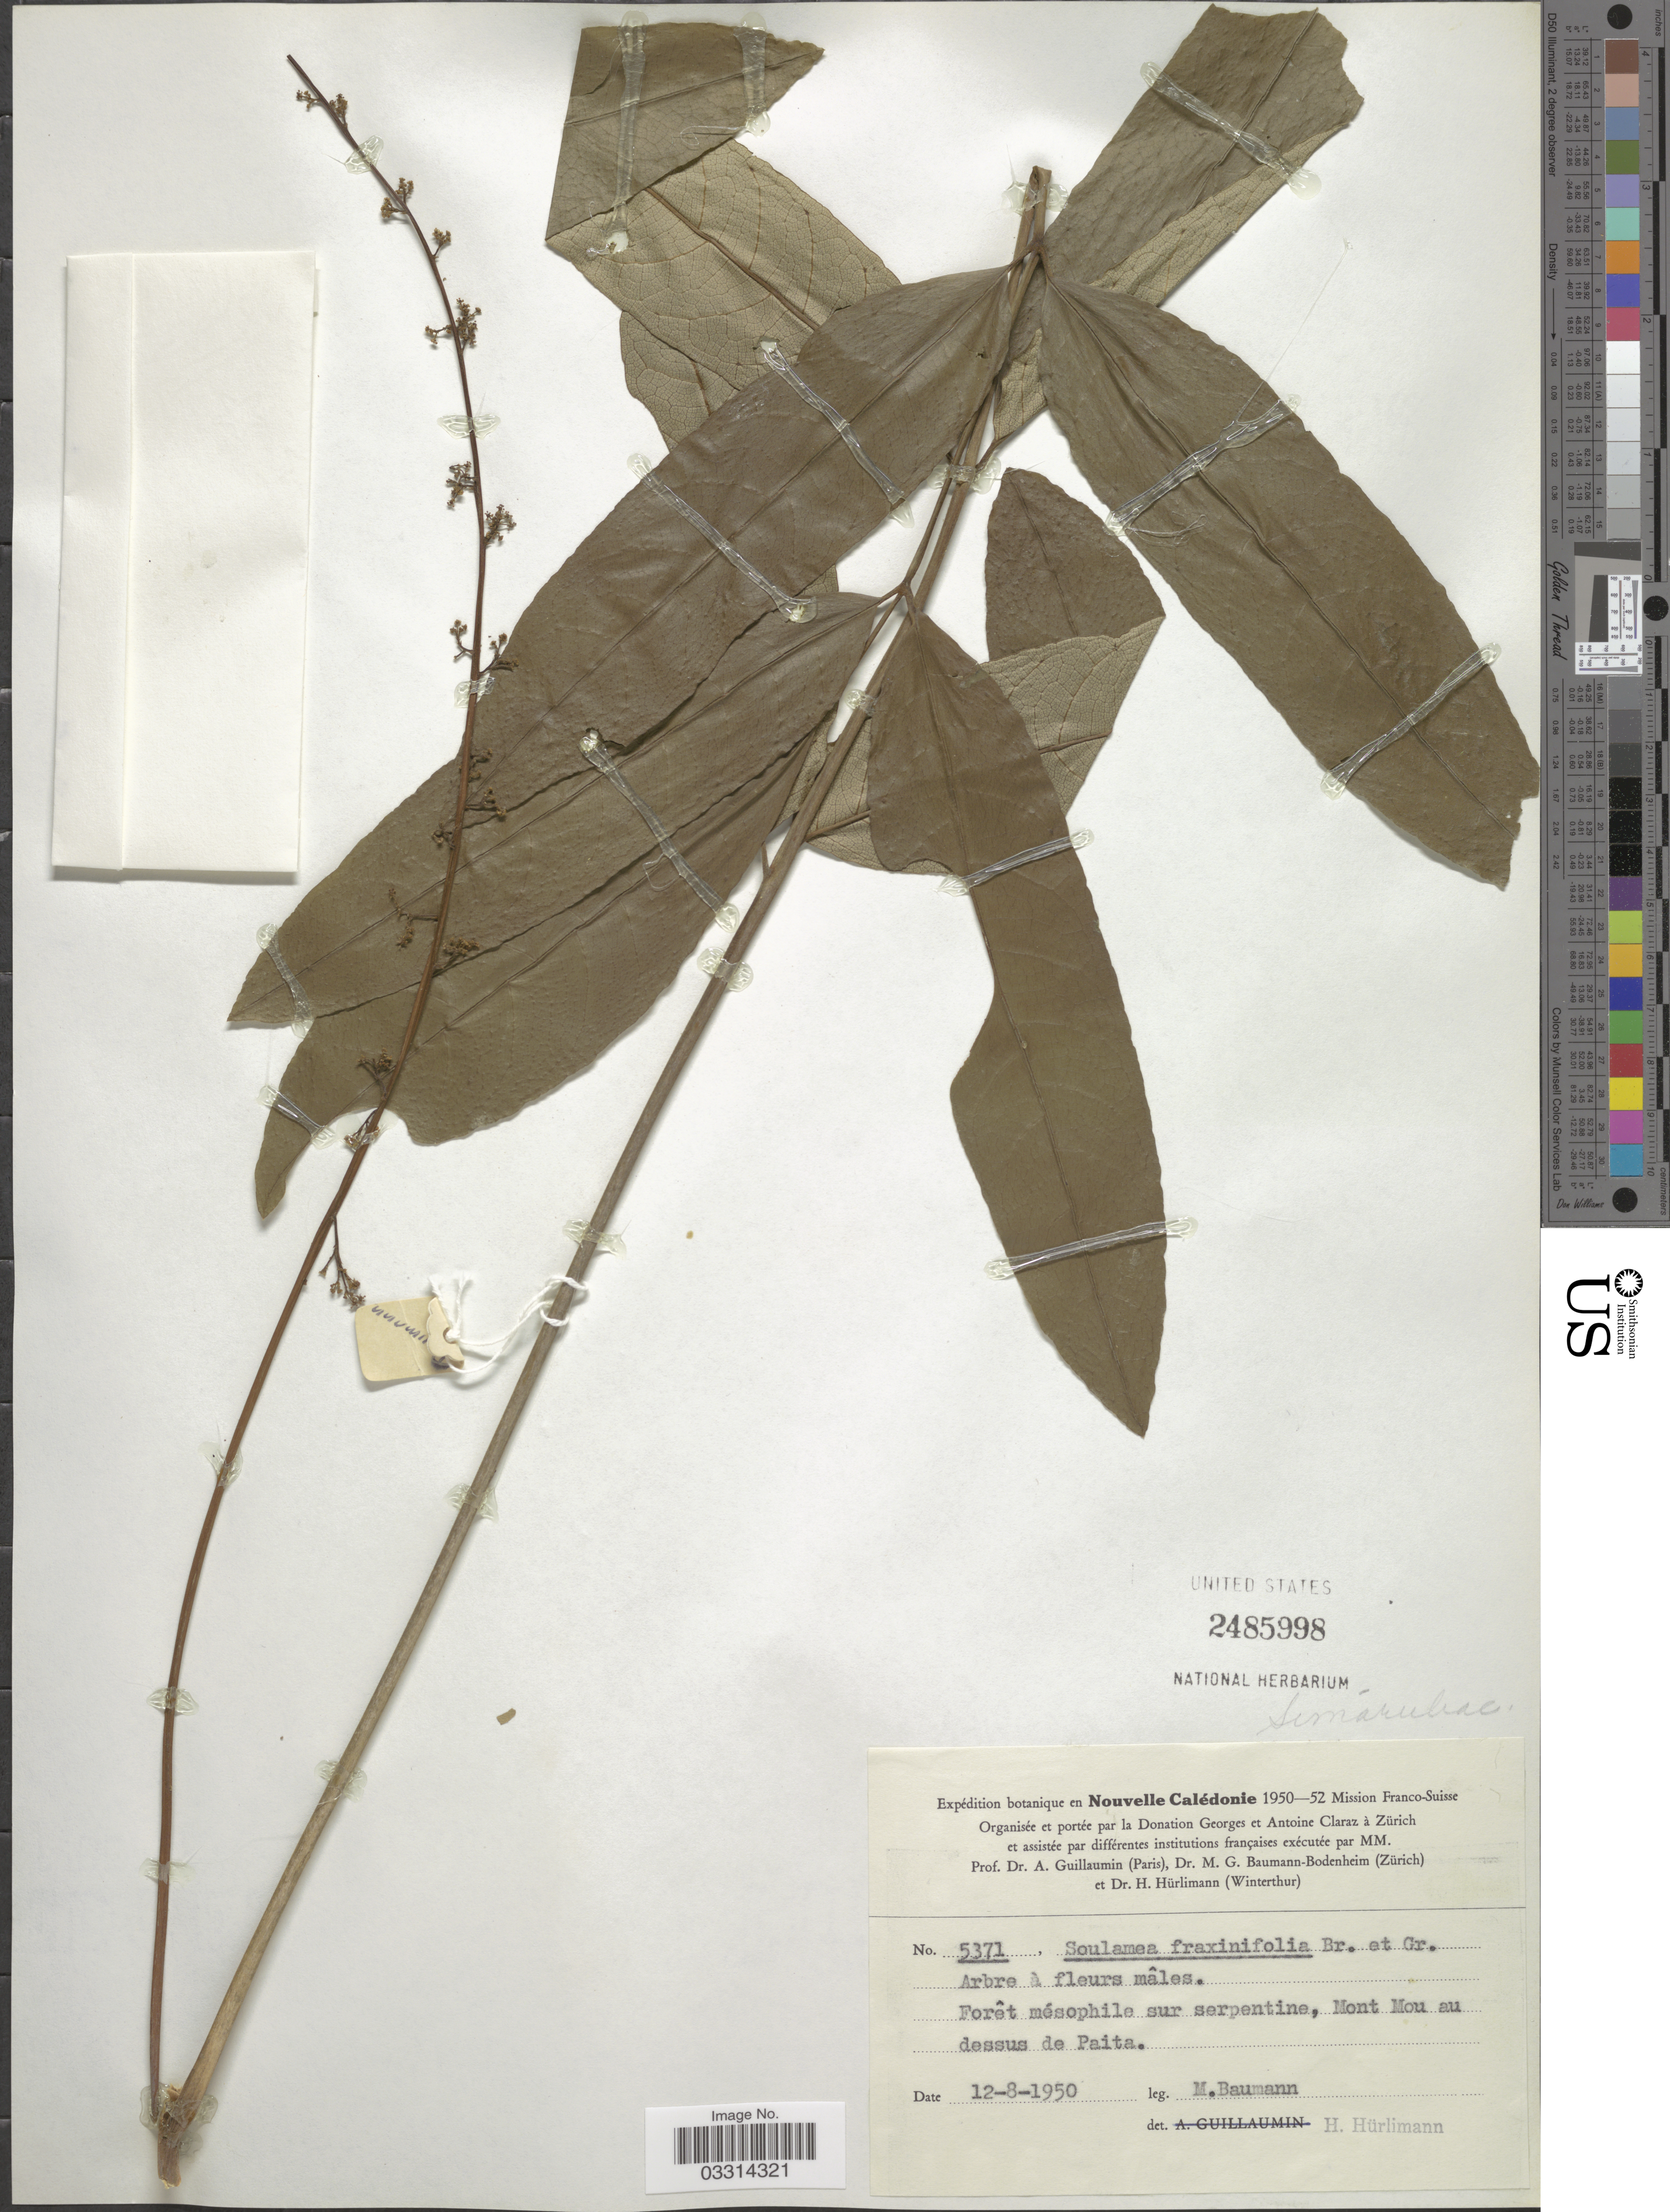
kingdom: Plantae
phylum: Tracheophyta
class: Magnoliopsida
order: Sapindales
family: Simaroubaceae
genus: Soulamea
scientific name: Soulamea fraxinifolia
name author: Brongn. & Gris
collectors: M. Baumann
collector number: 5371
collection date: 1950-08-12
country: New Caledonia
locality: Forêt mésophile sur serpentine, Mont Mou au dessus de Paita.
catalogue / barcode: US 2485998